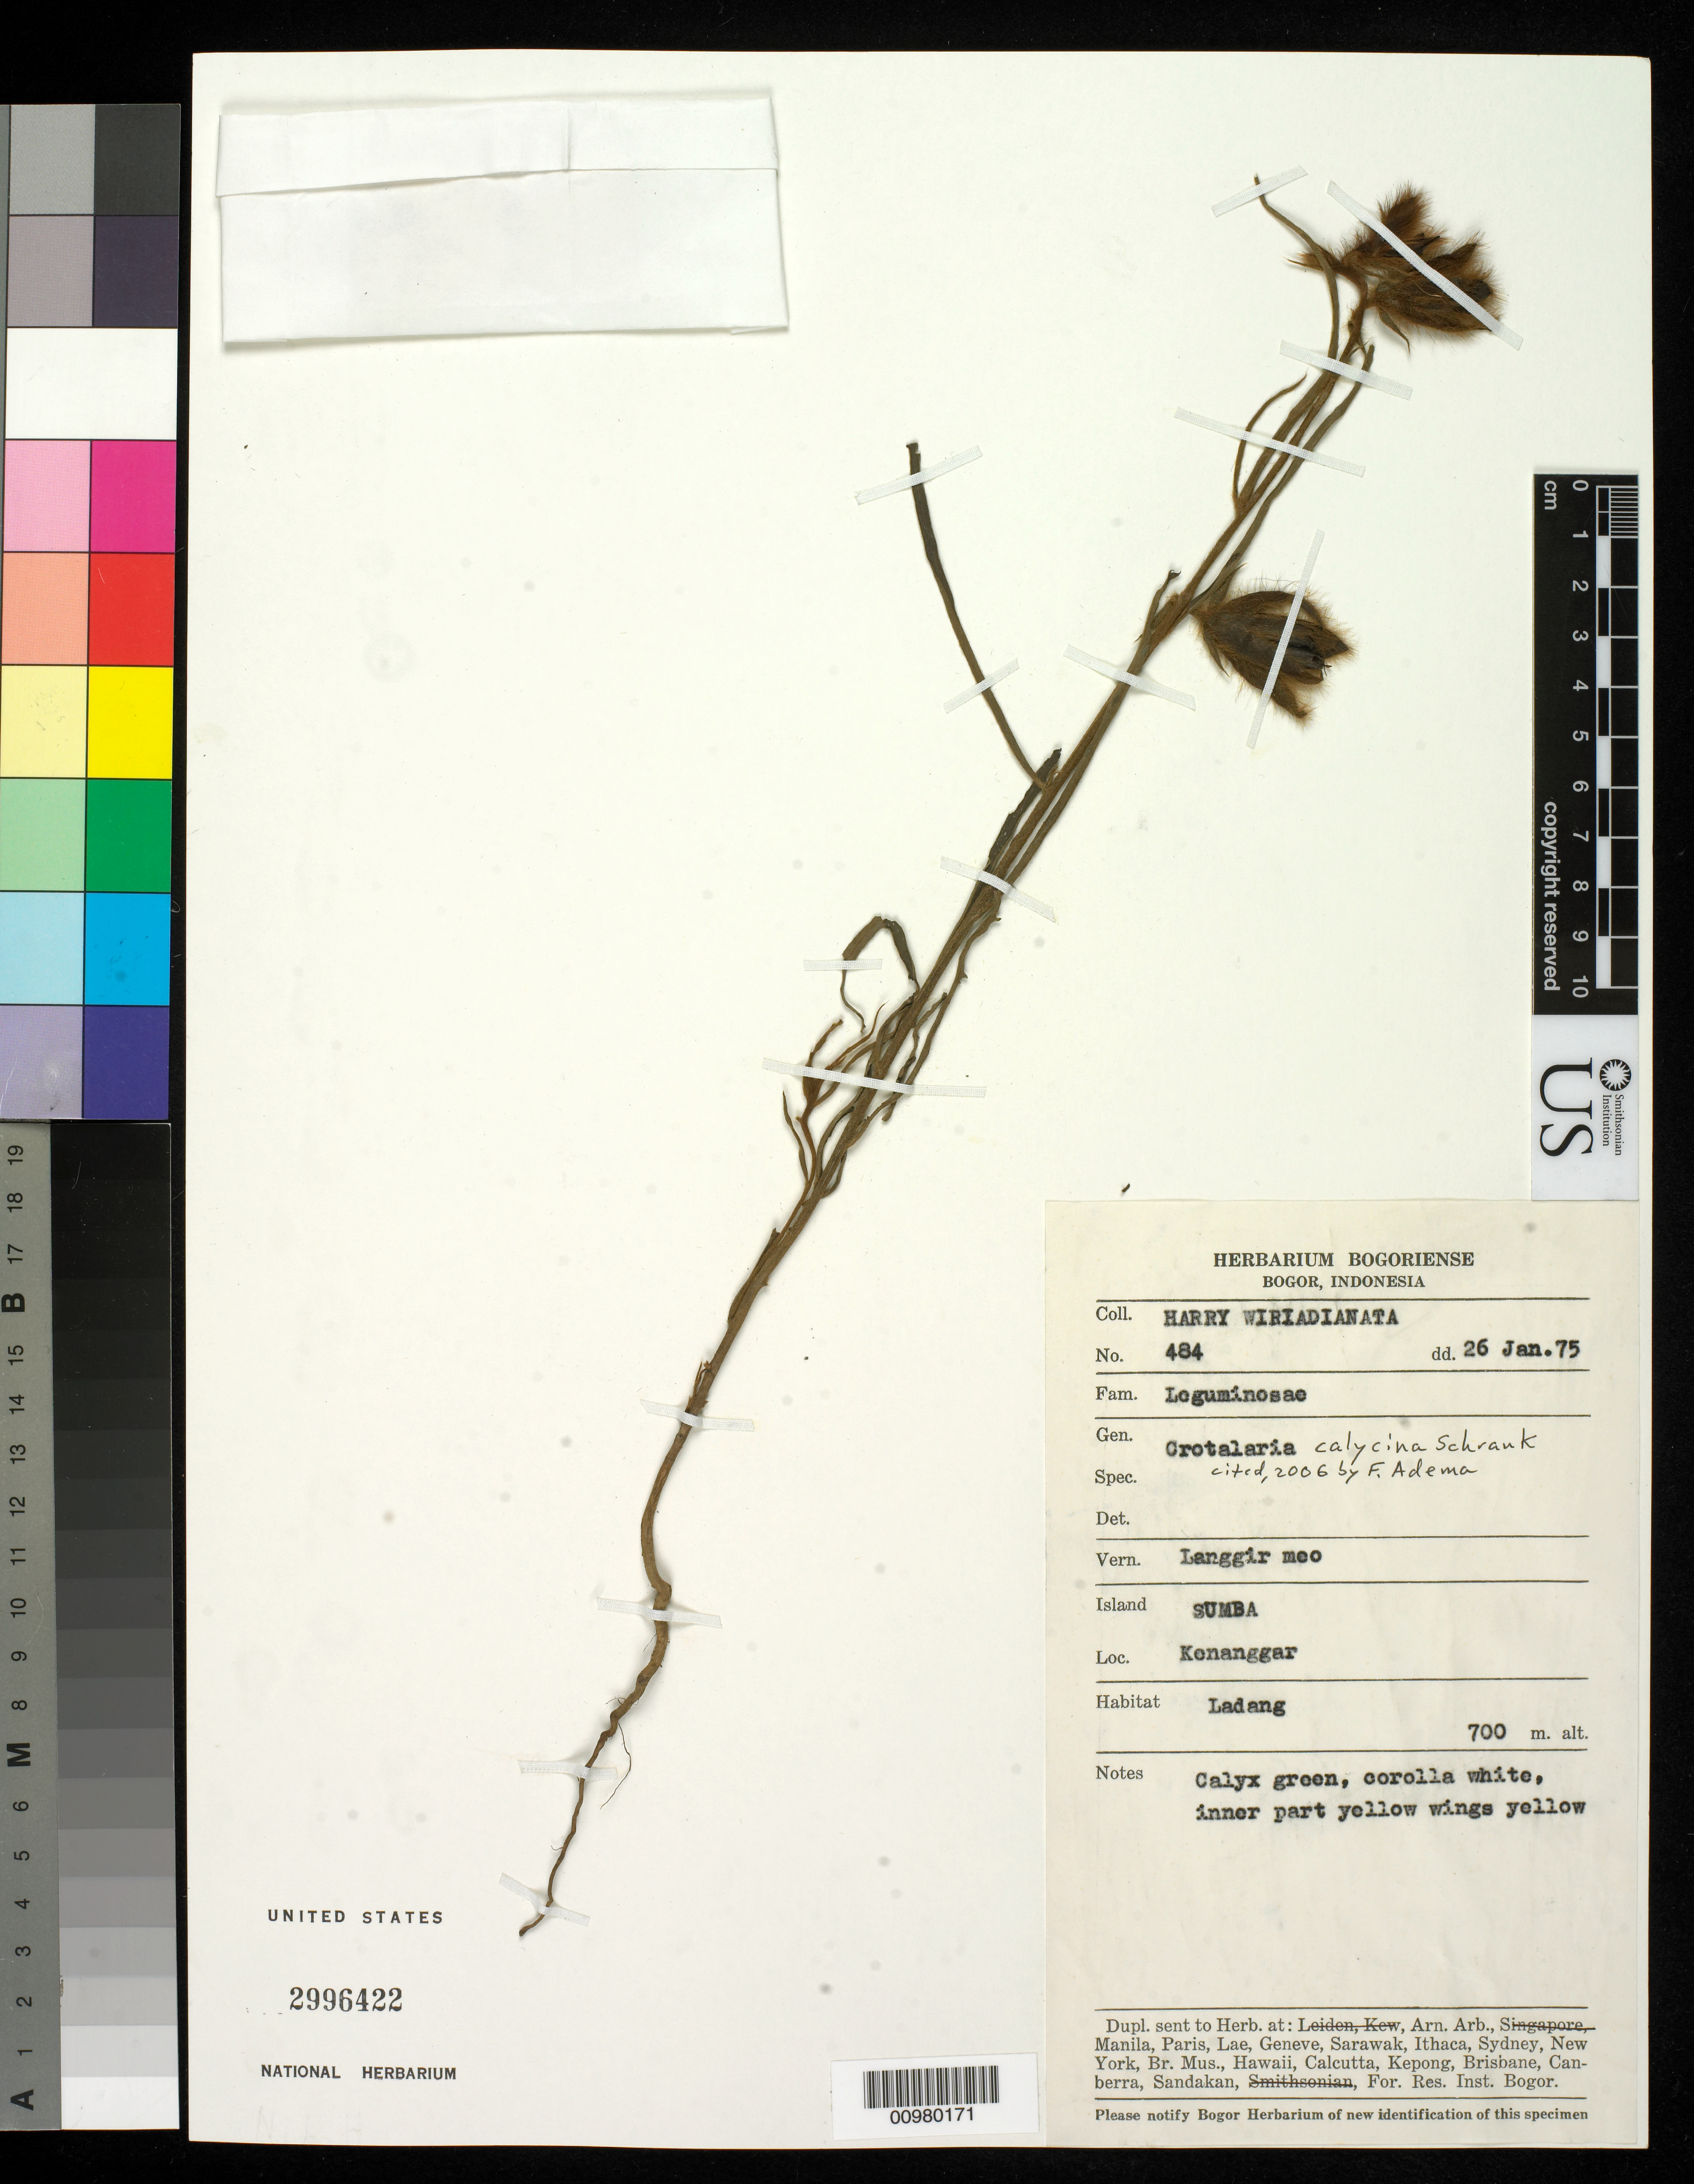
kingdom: Plantae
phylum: Tracheophyta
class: Magnoliopsida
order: Fabales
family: Fabaceae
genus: Crotalaria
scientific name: Crotalaria calycina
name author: Schrank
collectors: H. Wiriadinata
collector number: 484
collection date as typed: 26 Jan 1975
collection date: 1975-01-26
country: Indonesia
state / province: Lesser Sunda Is.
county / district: East Nusa Tenggara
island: Sumba I.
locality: Konanggar (or Kenanggar)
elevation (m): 700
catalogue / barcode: US 2996422